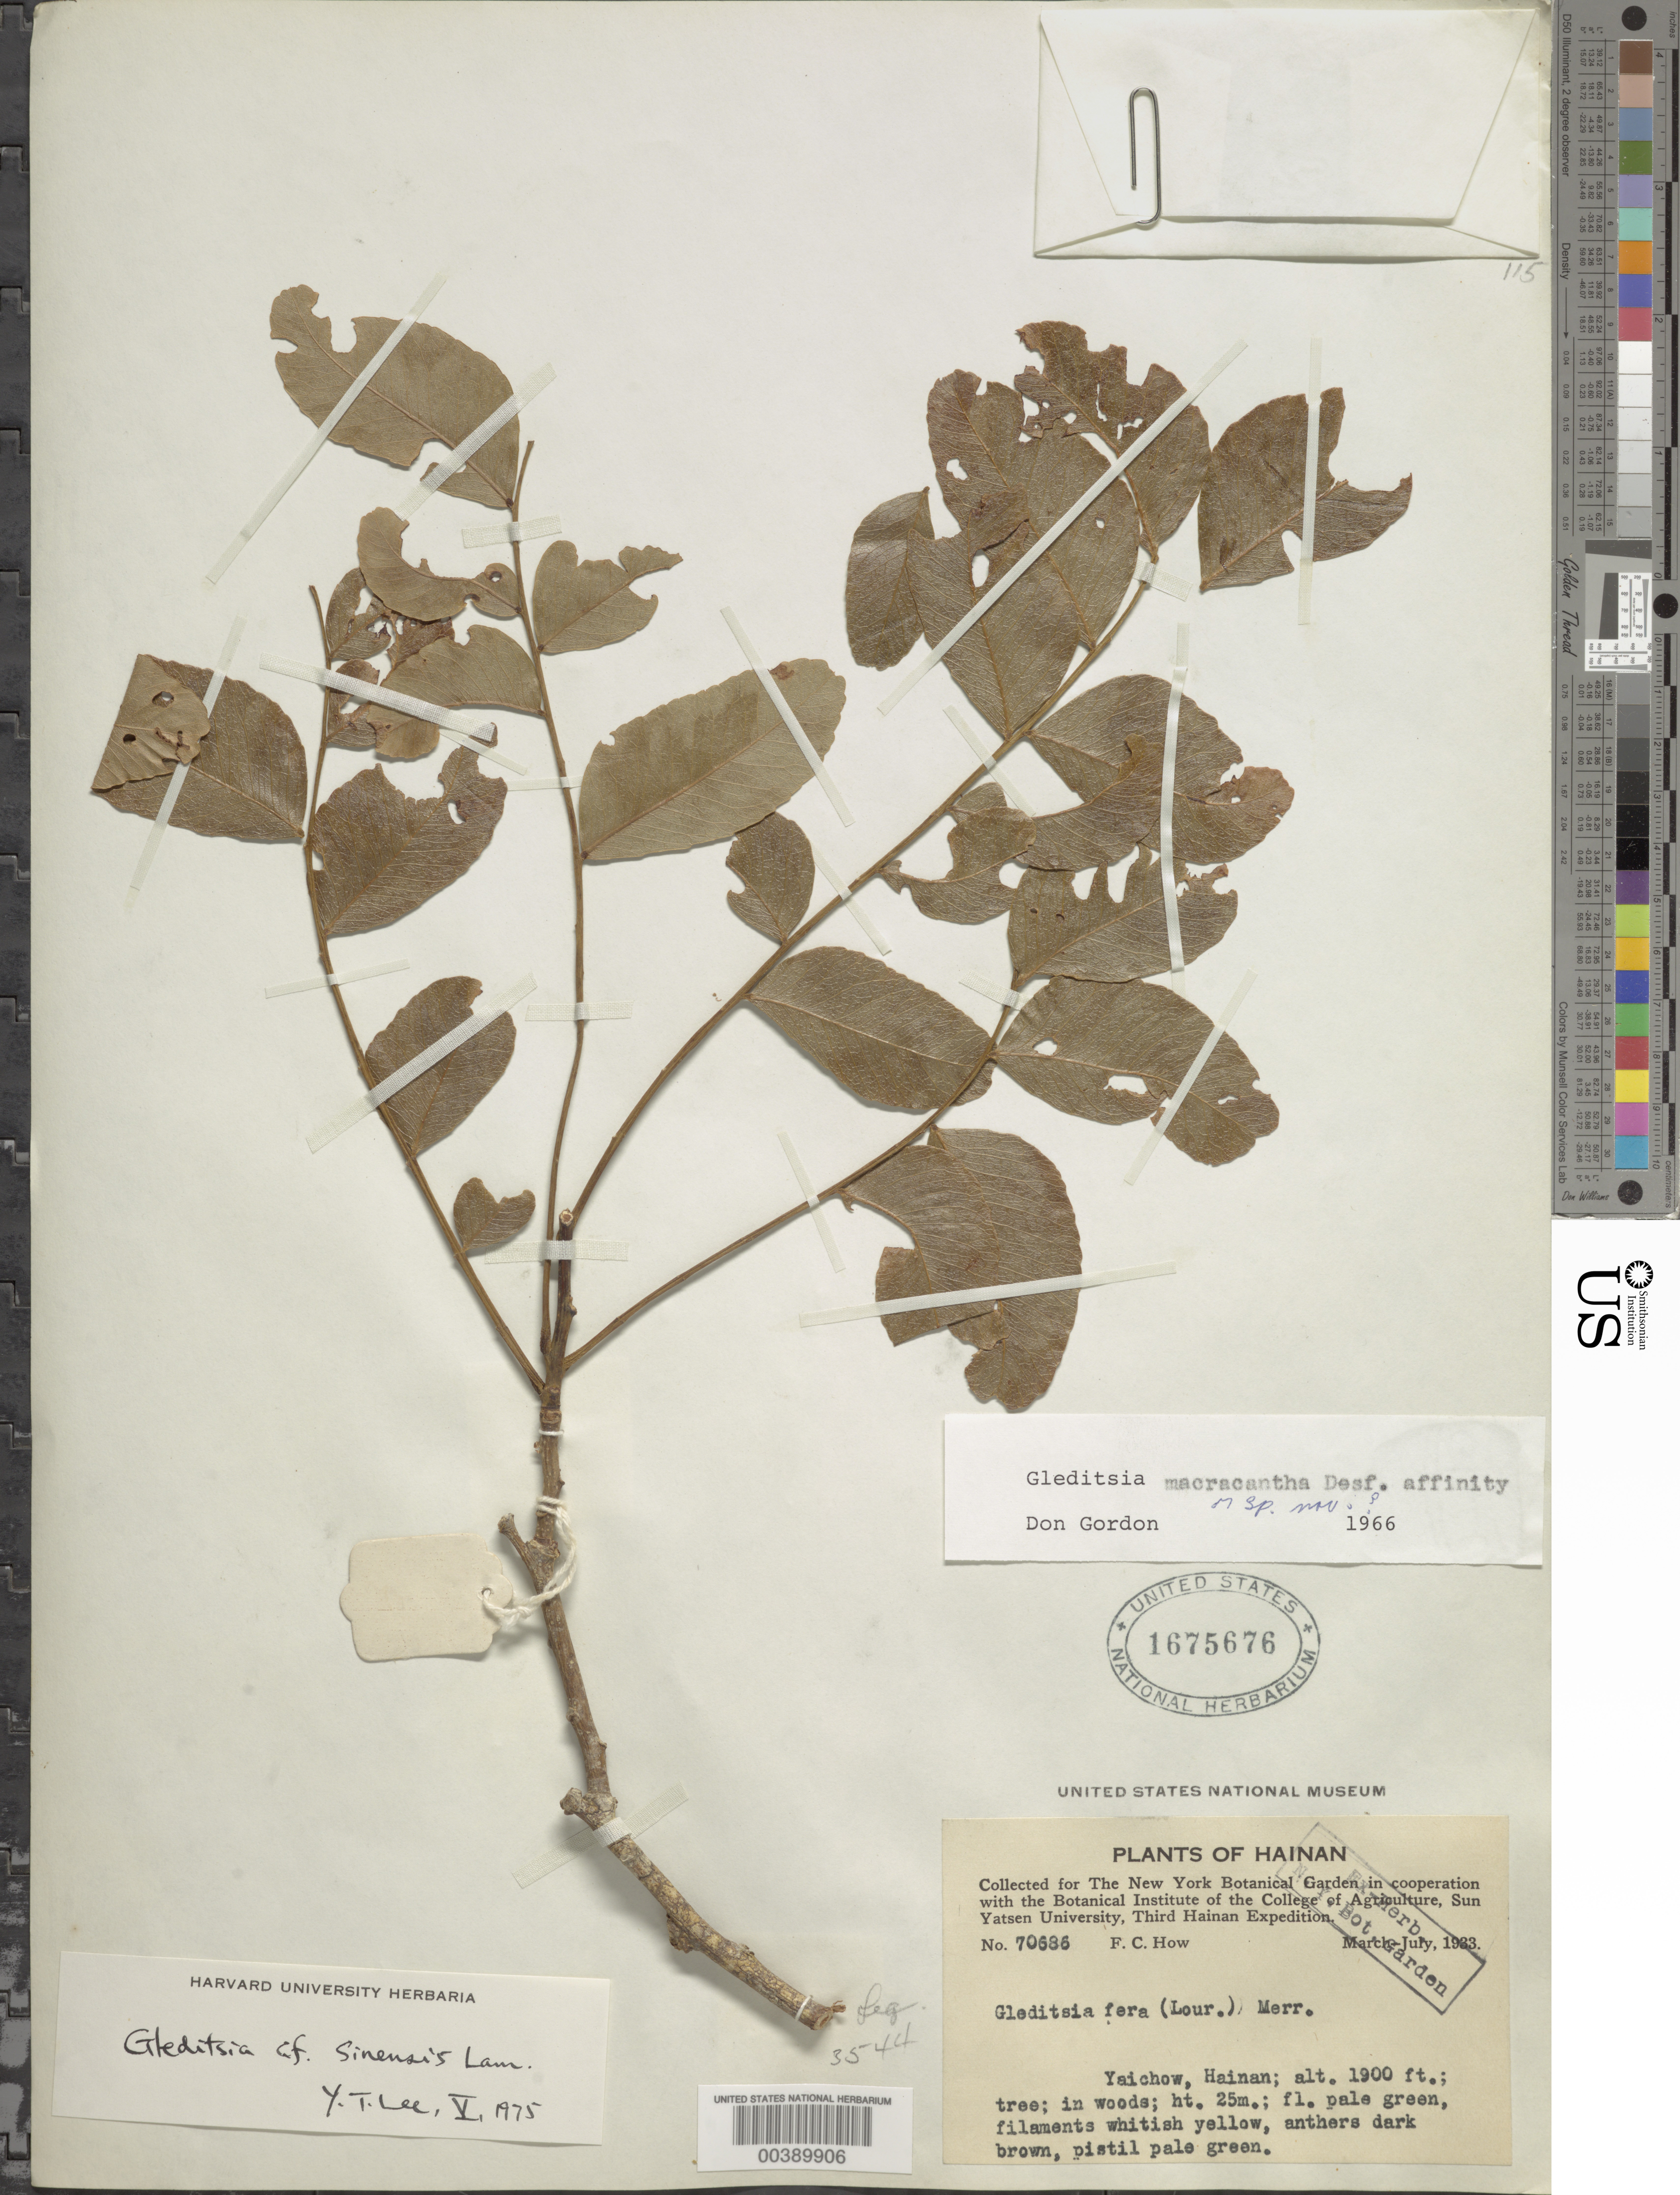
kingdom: Plantae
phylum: Tracheophyta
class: Magnoliopsida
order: Fabales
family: Fabaceae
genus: Gleditsia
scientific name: Gleditsia sinensis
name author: Lam.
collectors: F. How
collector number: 70686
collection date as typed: Mar 1933 to -- Jul 1933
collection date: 1933-03/1933-07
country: China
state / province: Hainan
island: Hainan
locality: Yaichow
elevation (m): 579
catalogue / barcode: US 1675676